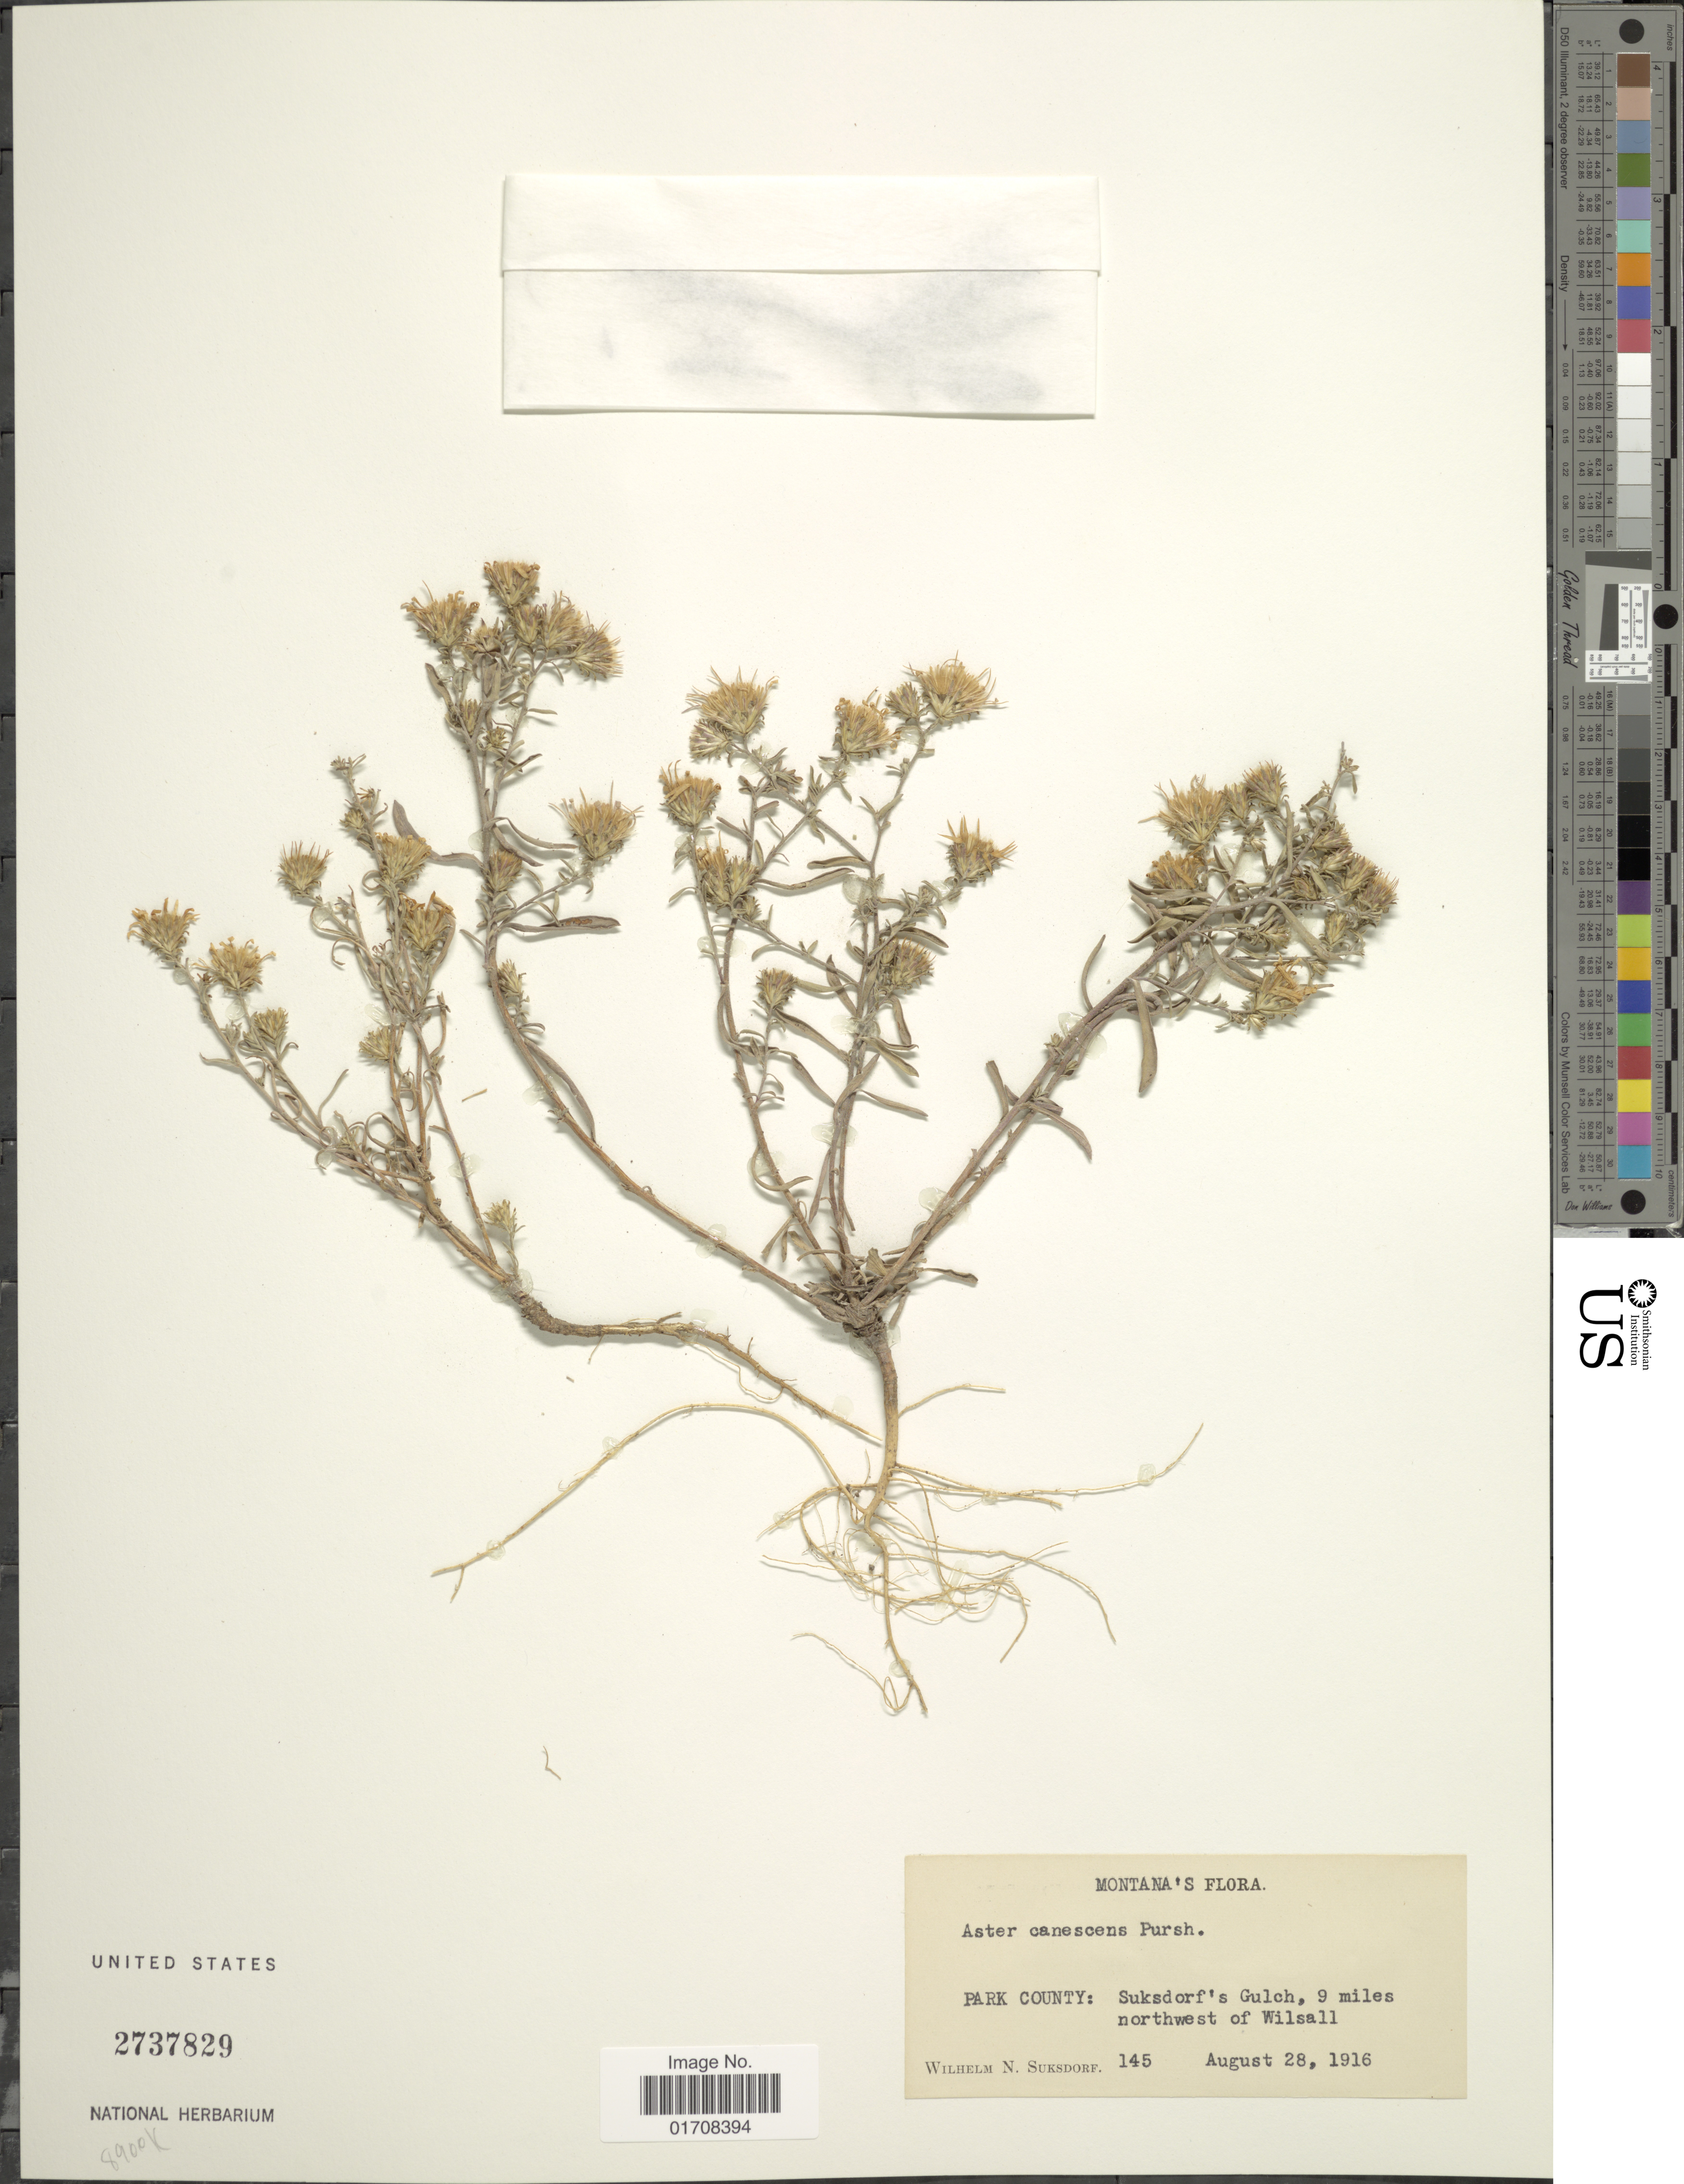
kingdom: Plantae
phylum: Tracheophyta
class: Magnoliopsida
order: Asterales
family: Asteraceae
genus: Machaeranthera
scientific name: Machaeranthera canescens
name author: (Pursh) A. Gray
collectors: W. N. Suksdorf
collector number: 145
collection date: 1916-08-28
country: United States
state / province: Montana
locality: Park County, Suksdorf's Gulch, 9 miles norrthwest of Wilsall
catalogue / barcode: US 2737829